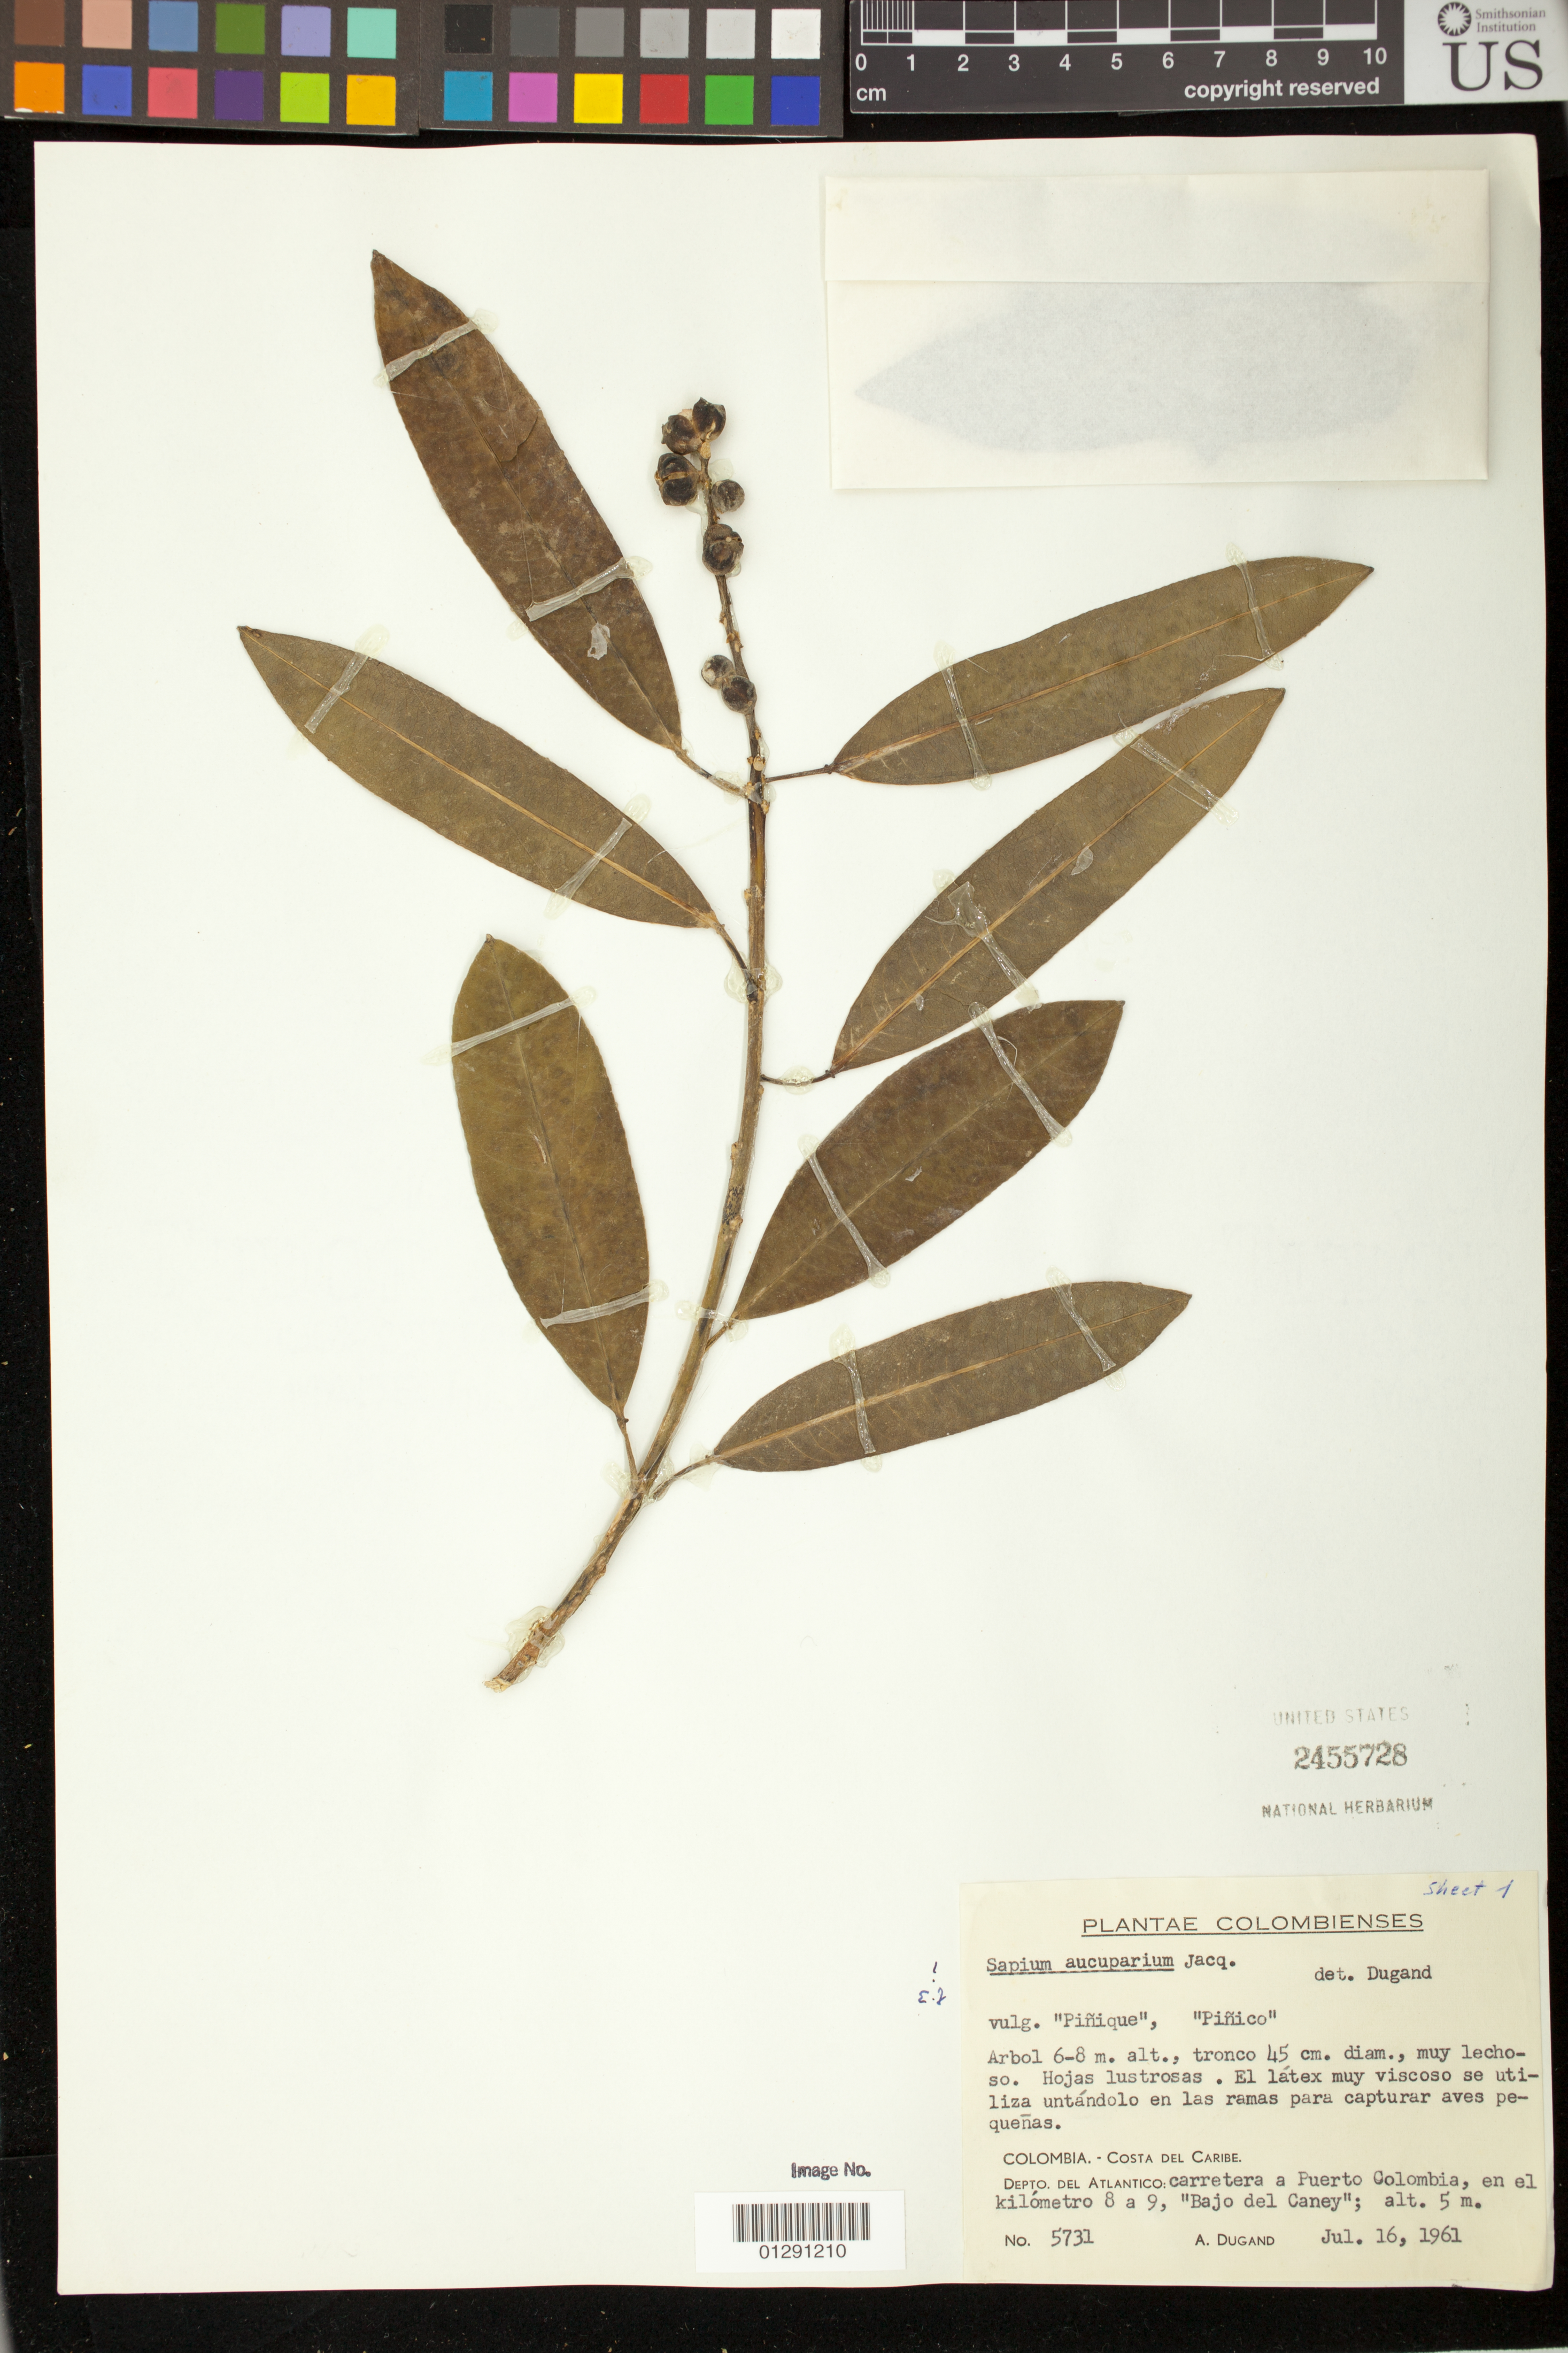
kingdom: Plantae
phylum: Tracheophyta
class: Magnoliopsida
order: Malpighiales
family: Euphorbiaceae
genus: Sapium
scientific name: Sapium glandulatum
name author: (Vell.) Pax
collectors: A. Dugand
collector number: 5731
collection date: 1961-07-16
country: Colombia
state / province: Atlantico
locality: Costa del Caribe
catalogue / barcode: US 2455728